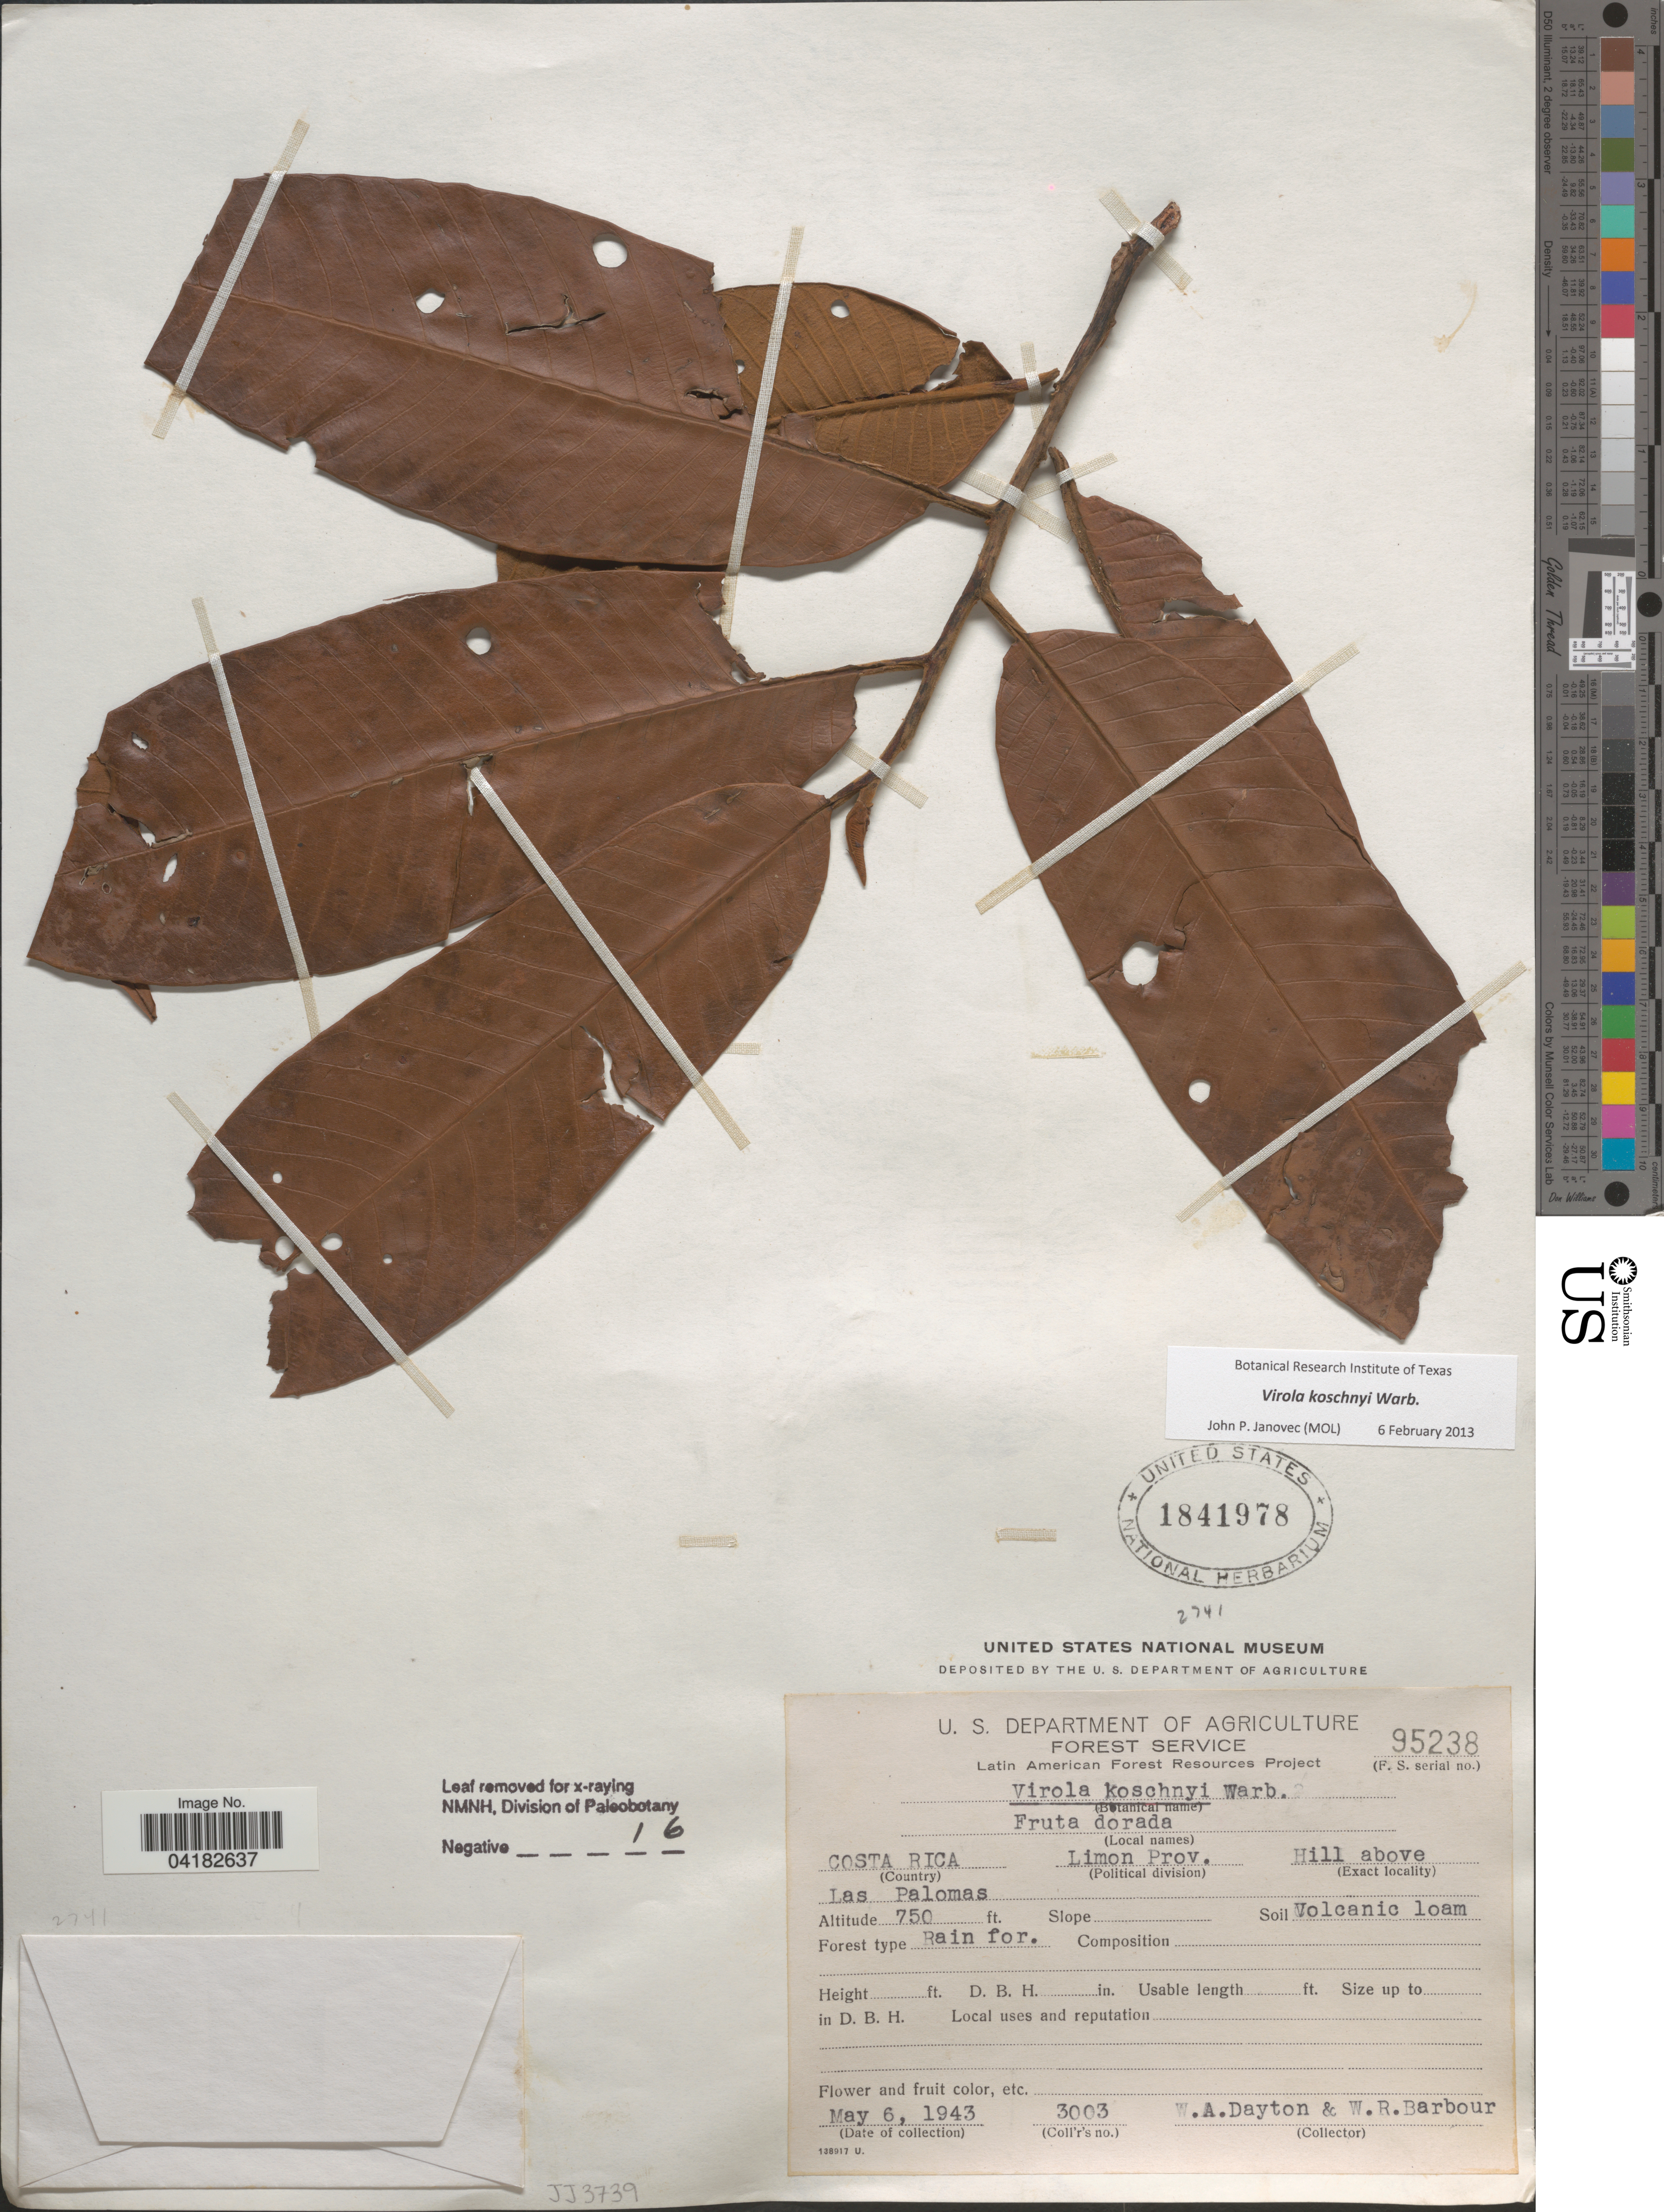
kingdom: Plantae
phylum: Tracheophyta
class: Magnoliopsida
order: Magnoliales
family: Myristicaceae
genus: Virola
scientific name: Virola koschnyi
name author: Warb.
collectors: W. Dayton & W. Barbour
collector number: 3003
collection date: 1943-05-06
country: Costa Rica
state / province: Limón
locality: Hill above Las Palomas.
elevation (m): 229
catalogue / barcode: US 1841978